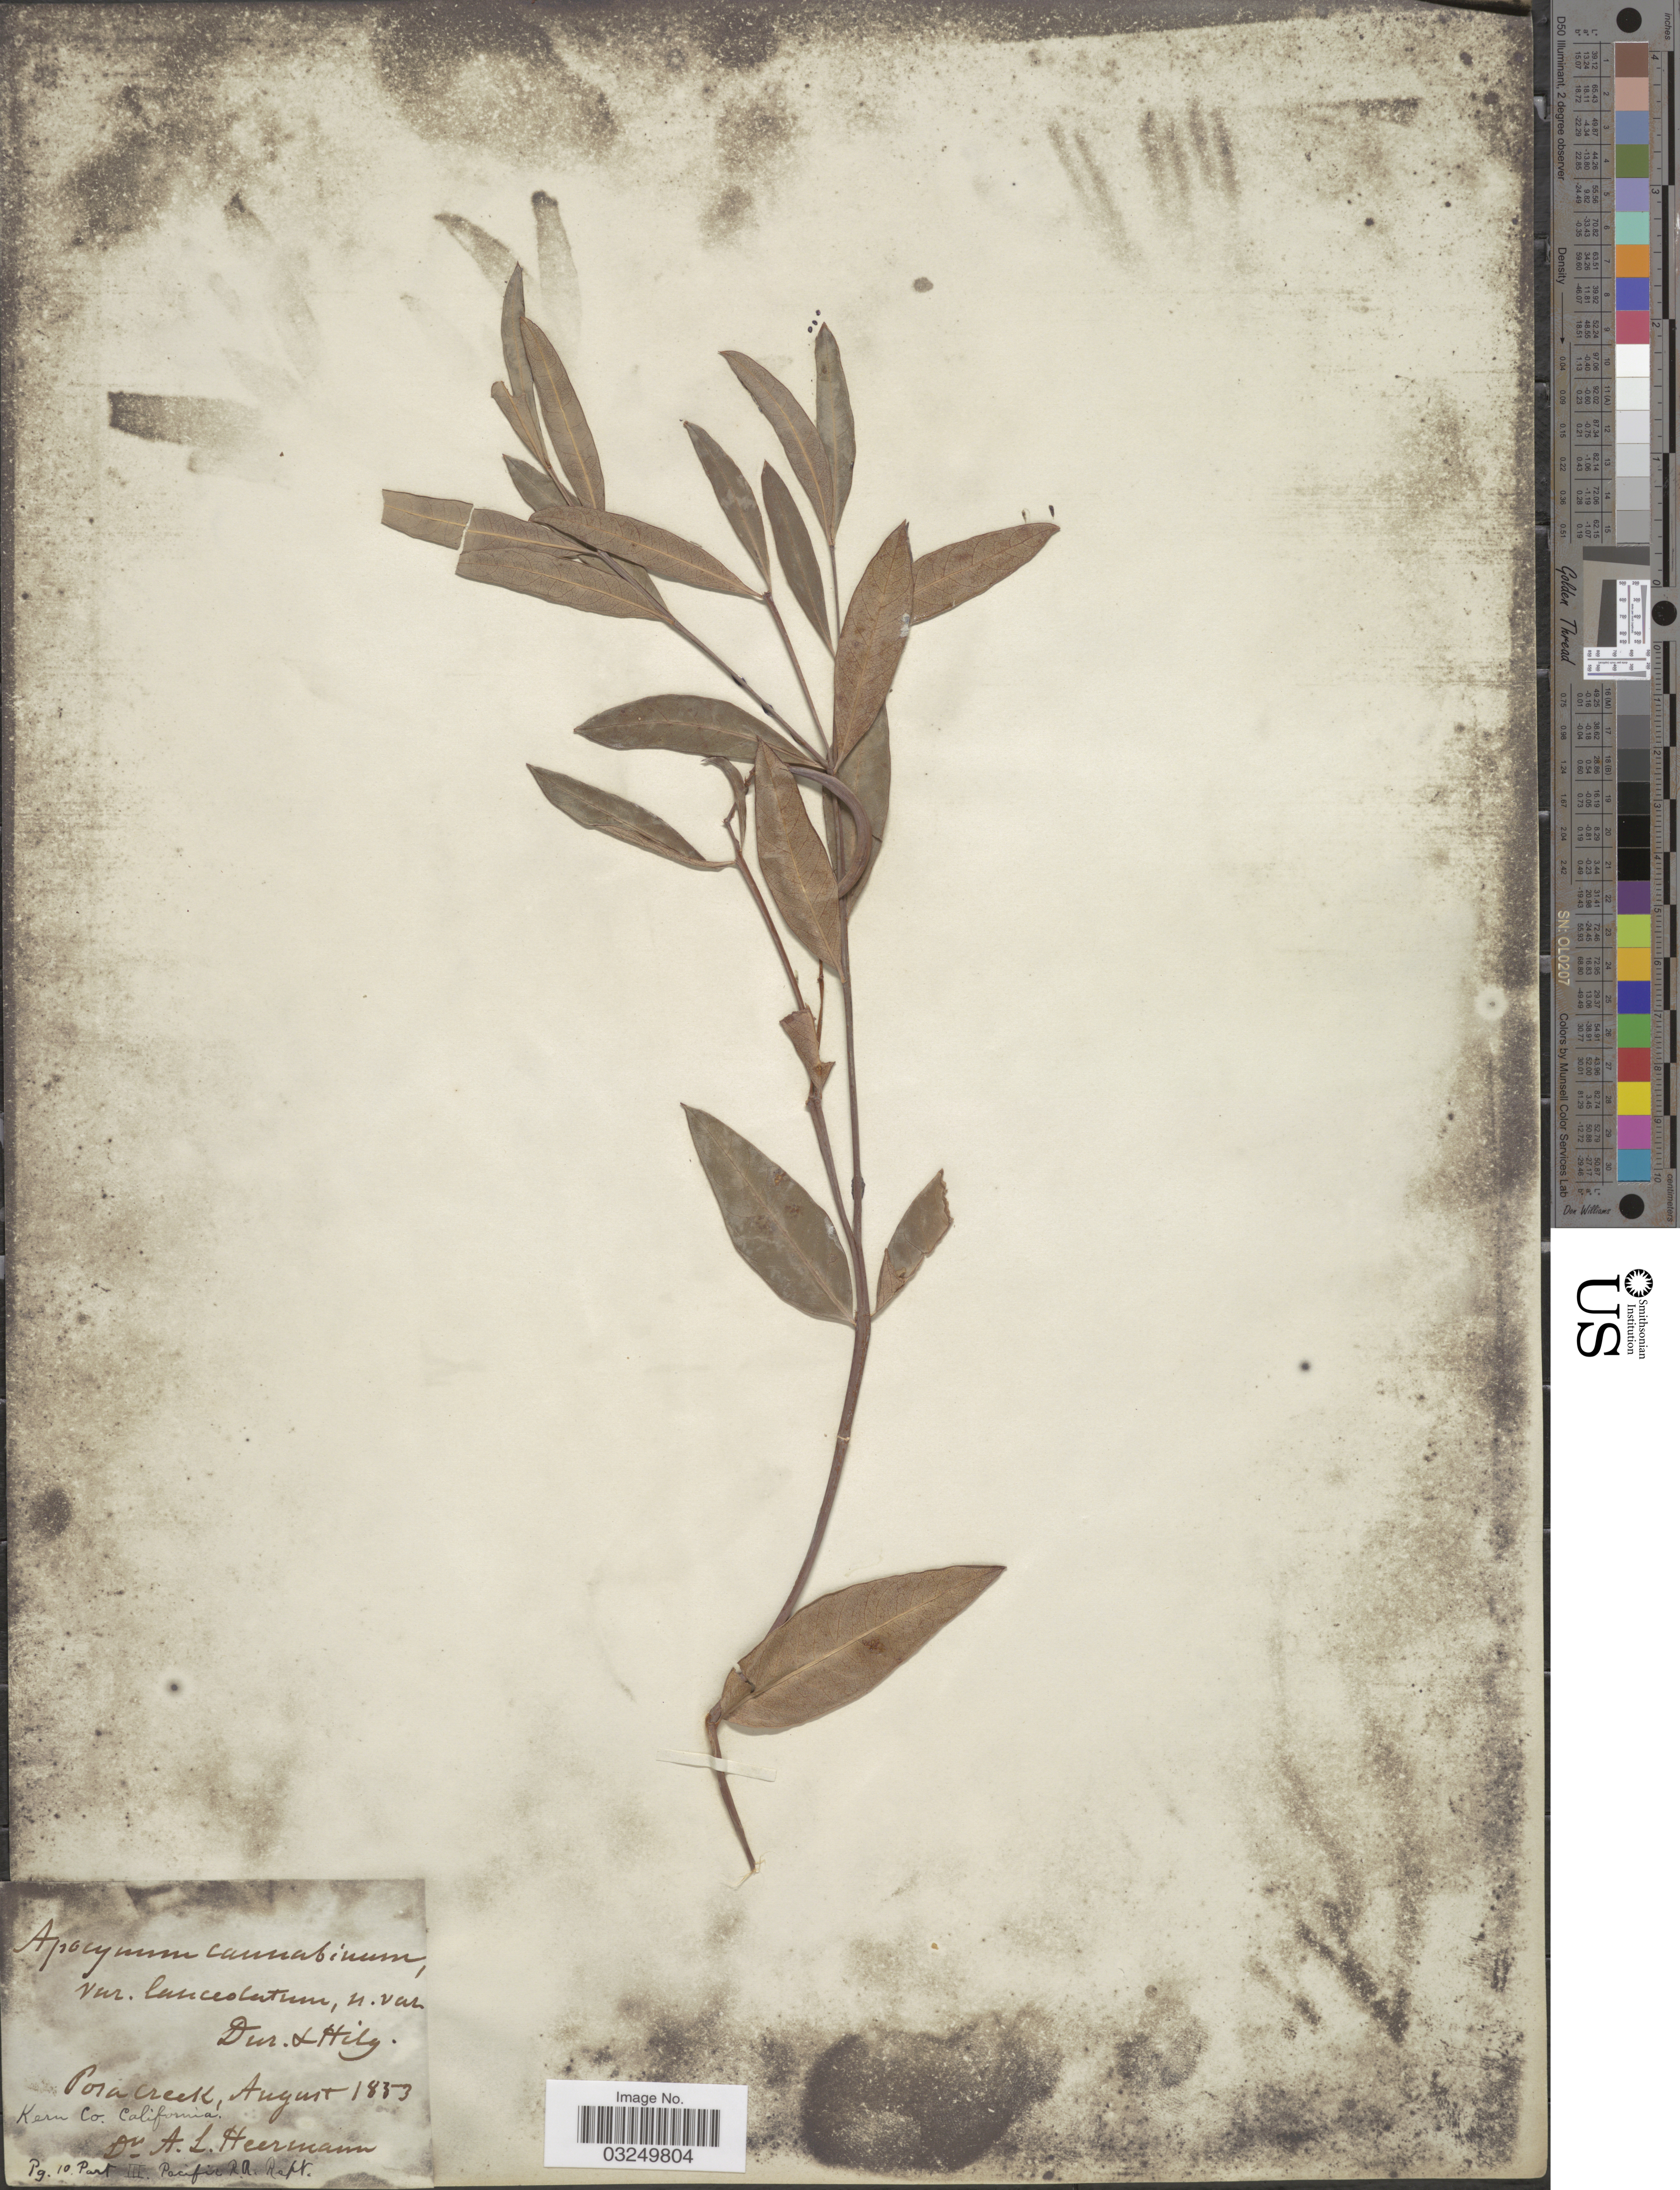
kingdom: Plantae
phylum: Tracheophyta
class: Magnoliopsida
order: Gentianales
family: Apocynaceae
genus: Apocynum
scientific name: Apocynum cannabinum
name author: L.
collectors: A. Heermann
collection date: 1853-08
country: United States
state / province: California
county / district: Kern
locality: Kern Co. Posa Creek.